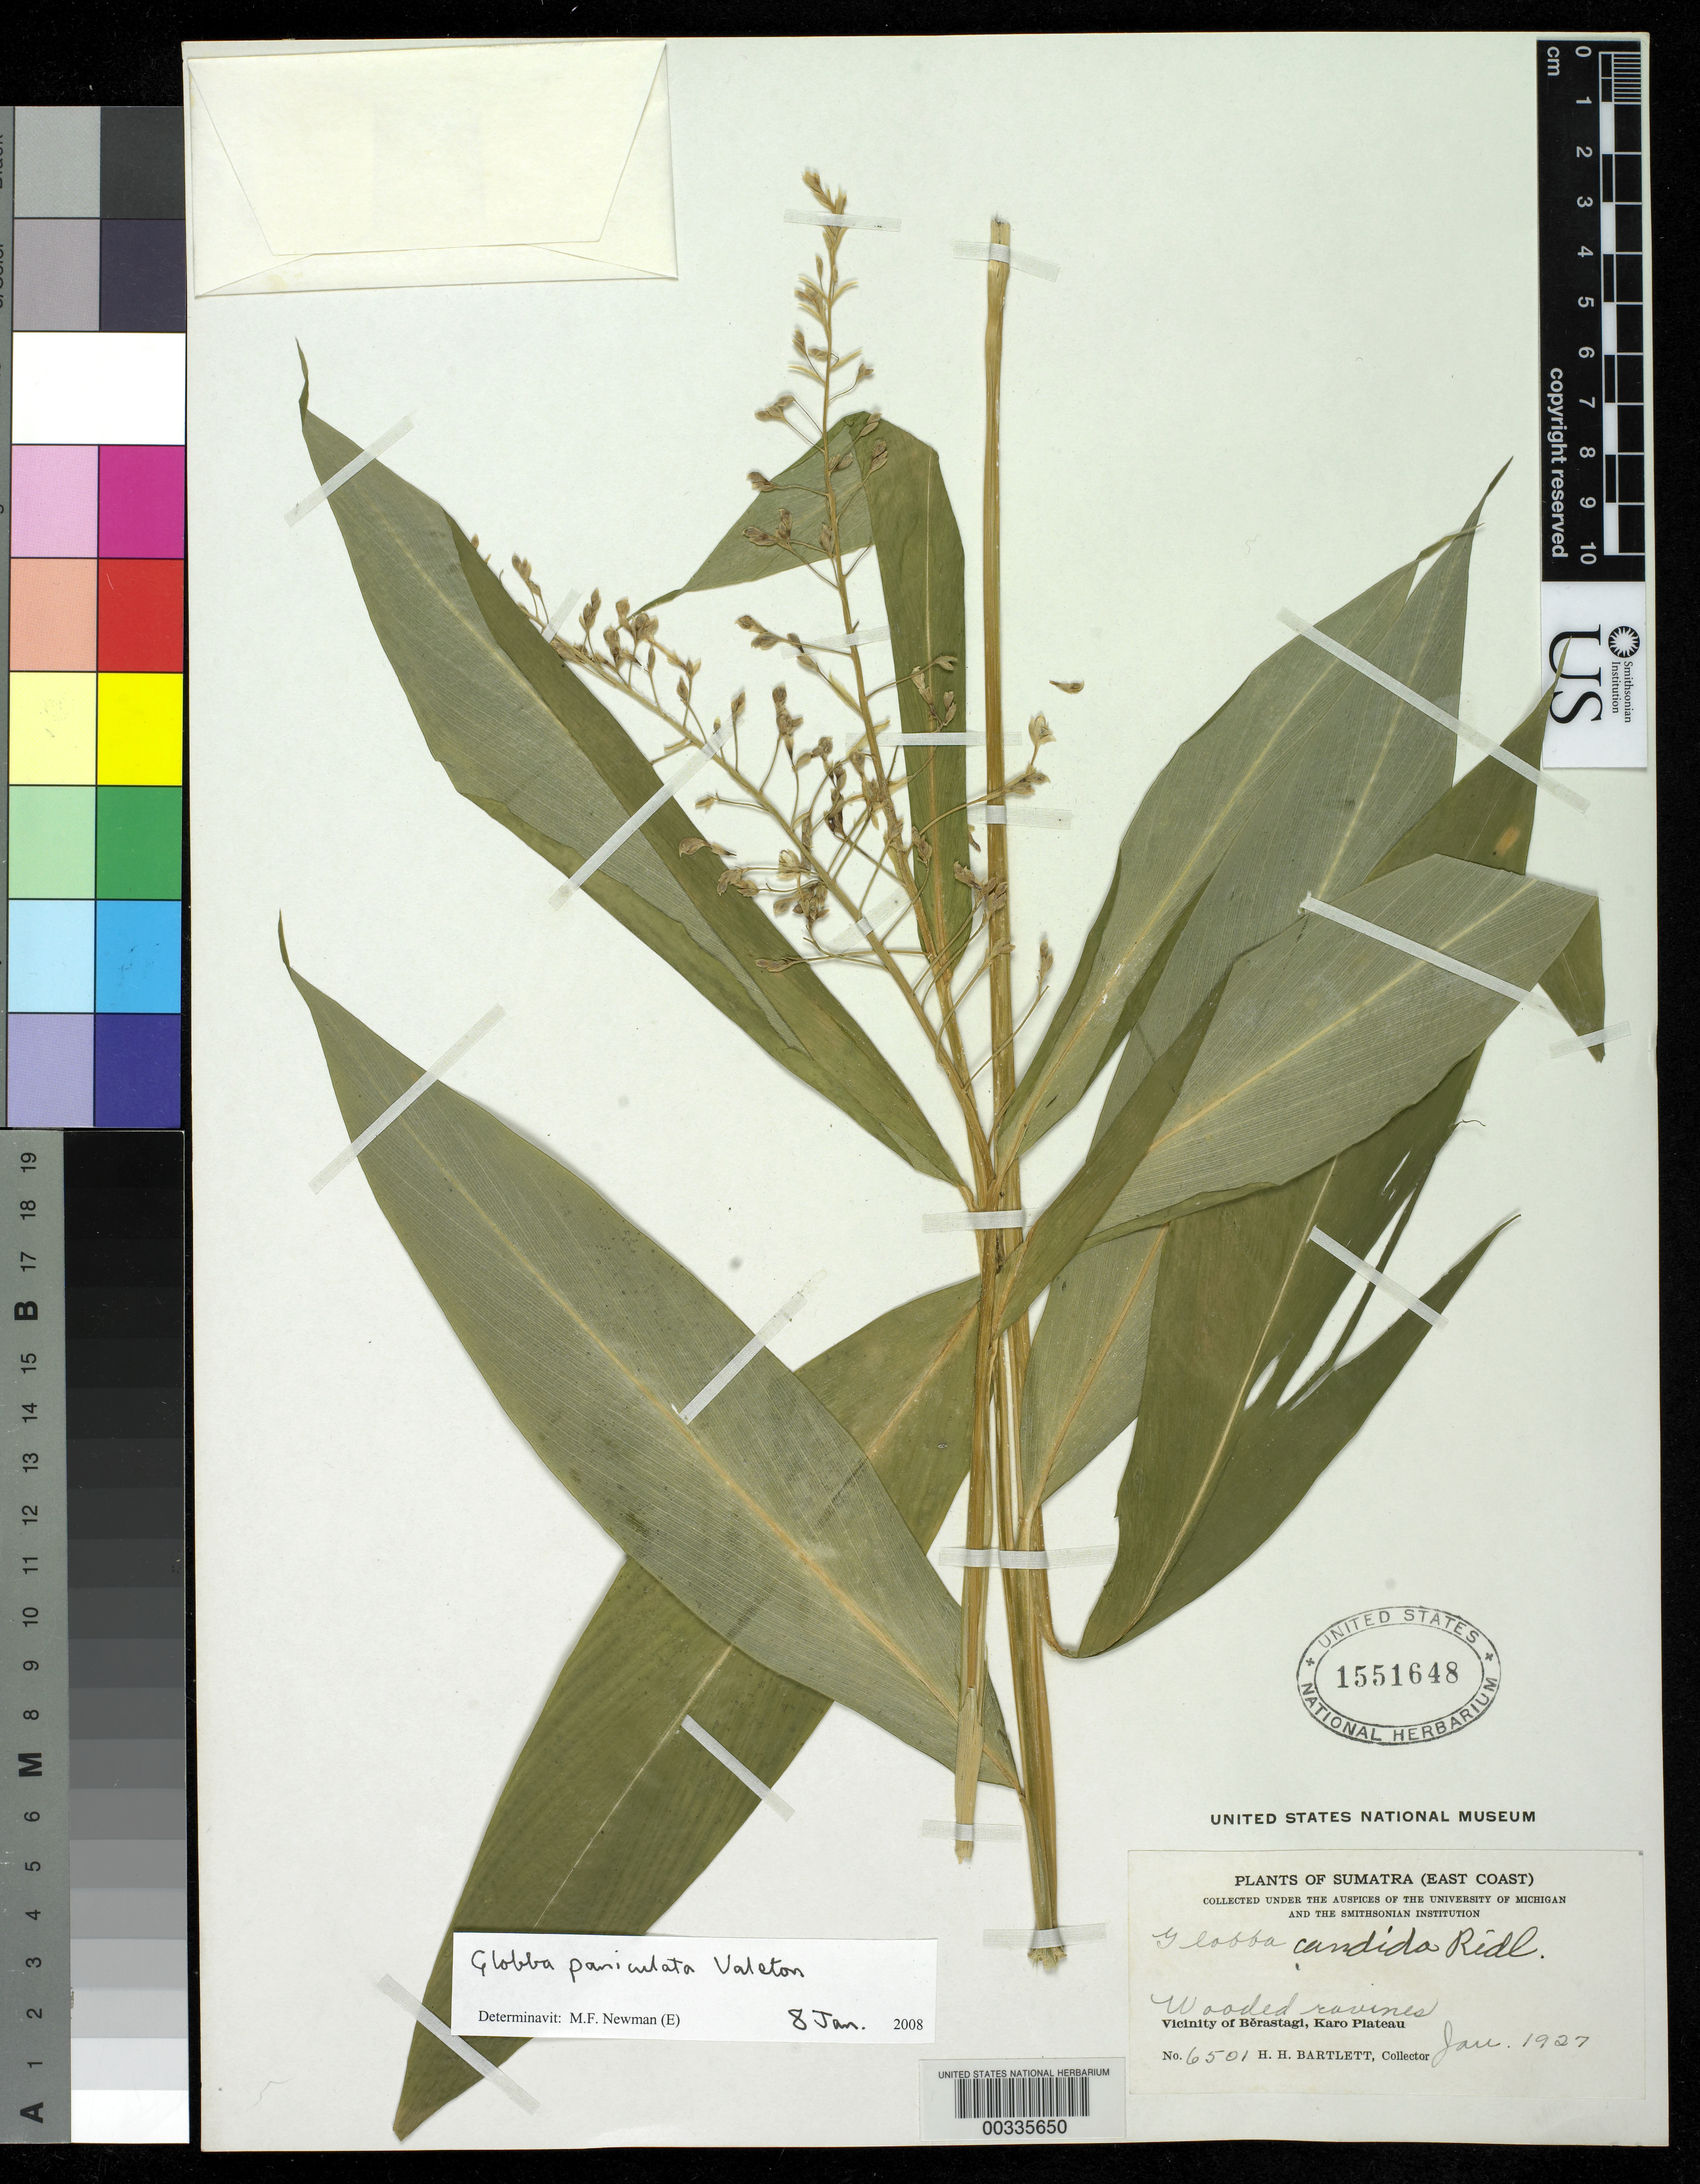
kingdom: Plantae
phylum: Tracheophyta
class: Liliopsida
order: Zingiberales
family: Zingiberaceae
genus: Globba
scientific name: Globba paniculata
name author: Valeton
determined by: Newman, M. F.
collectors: H. H. Bartlett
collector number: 6501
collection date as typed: Jan 1927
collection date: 1927-01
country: Indonesia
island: Sumatra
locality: Vicinity of berastagi, karo plateau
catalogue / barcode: US 1551648